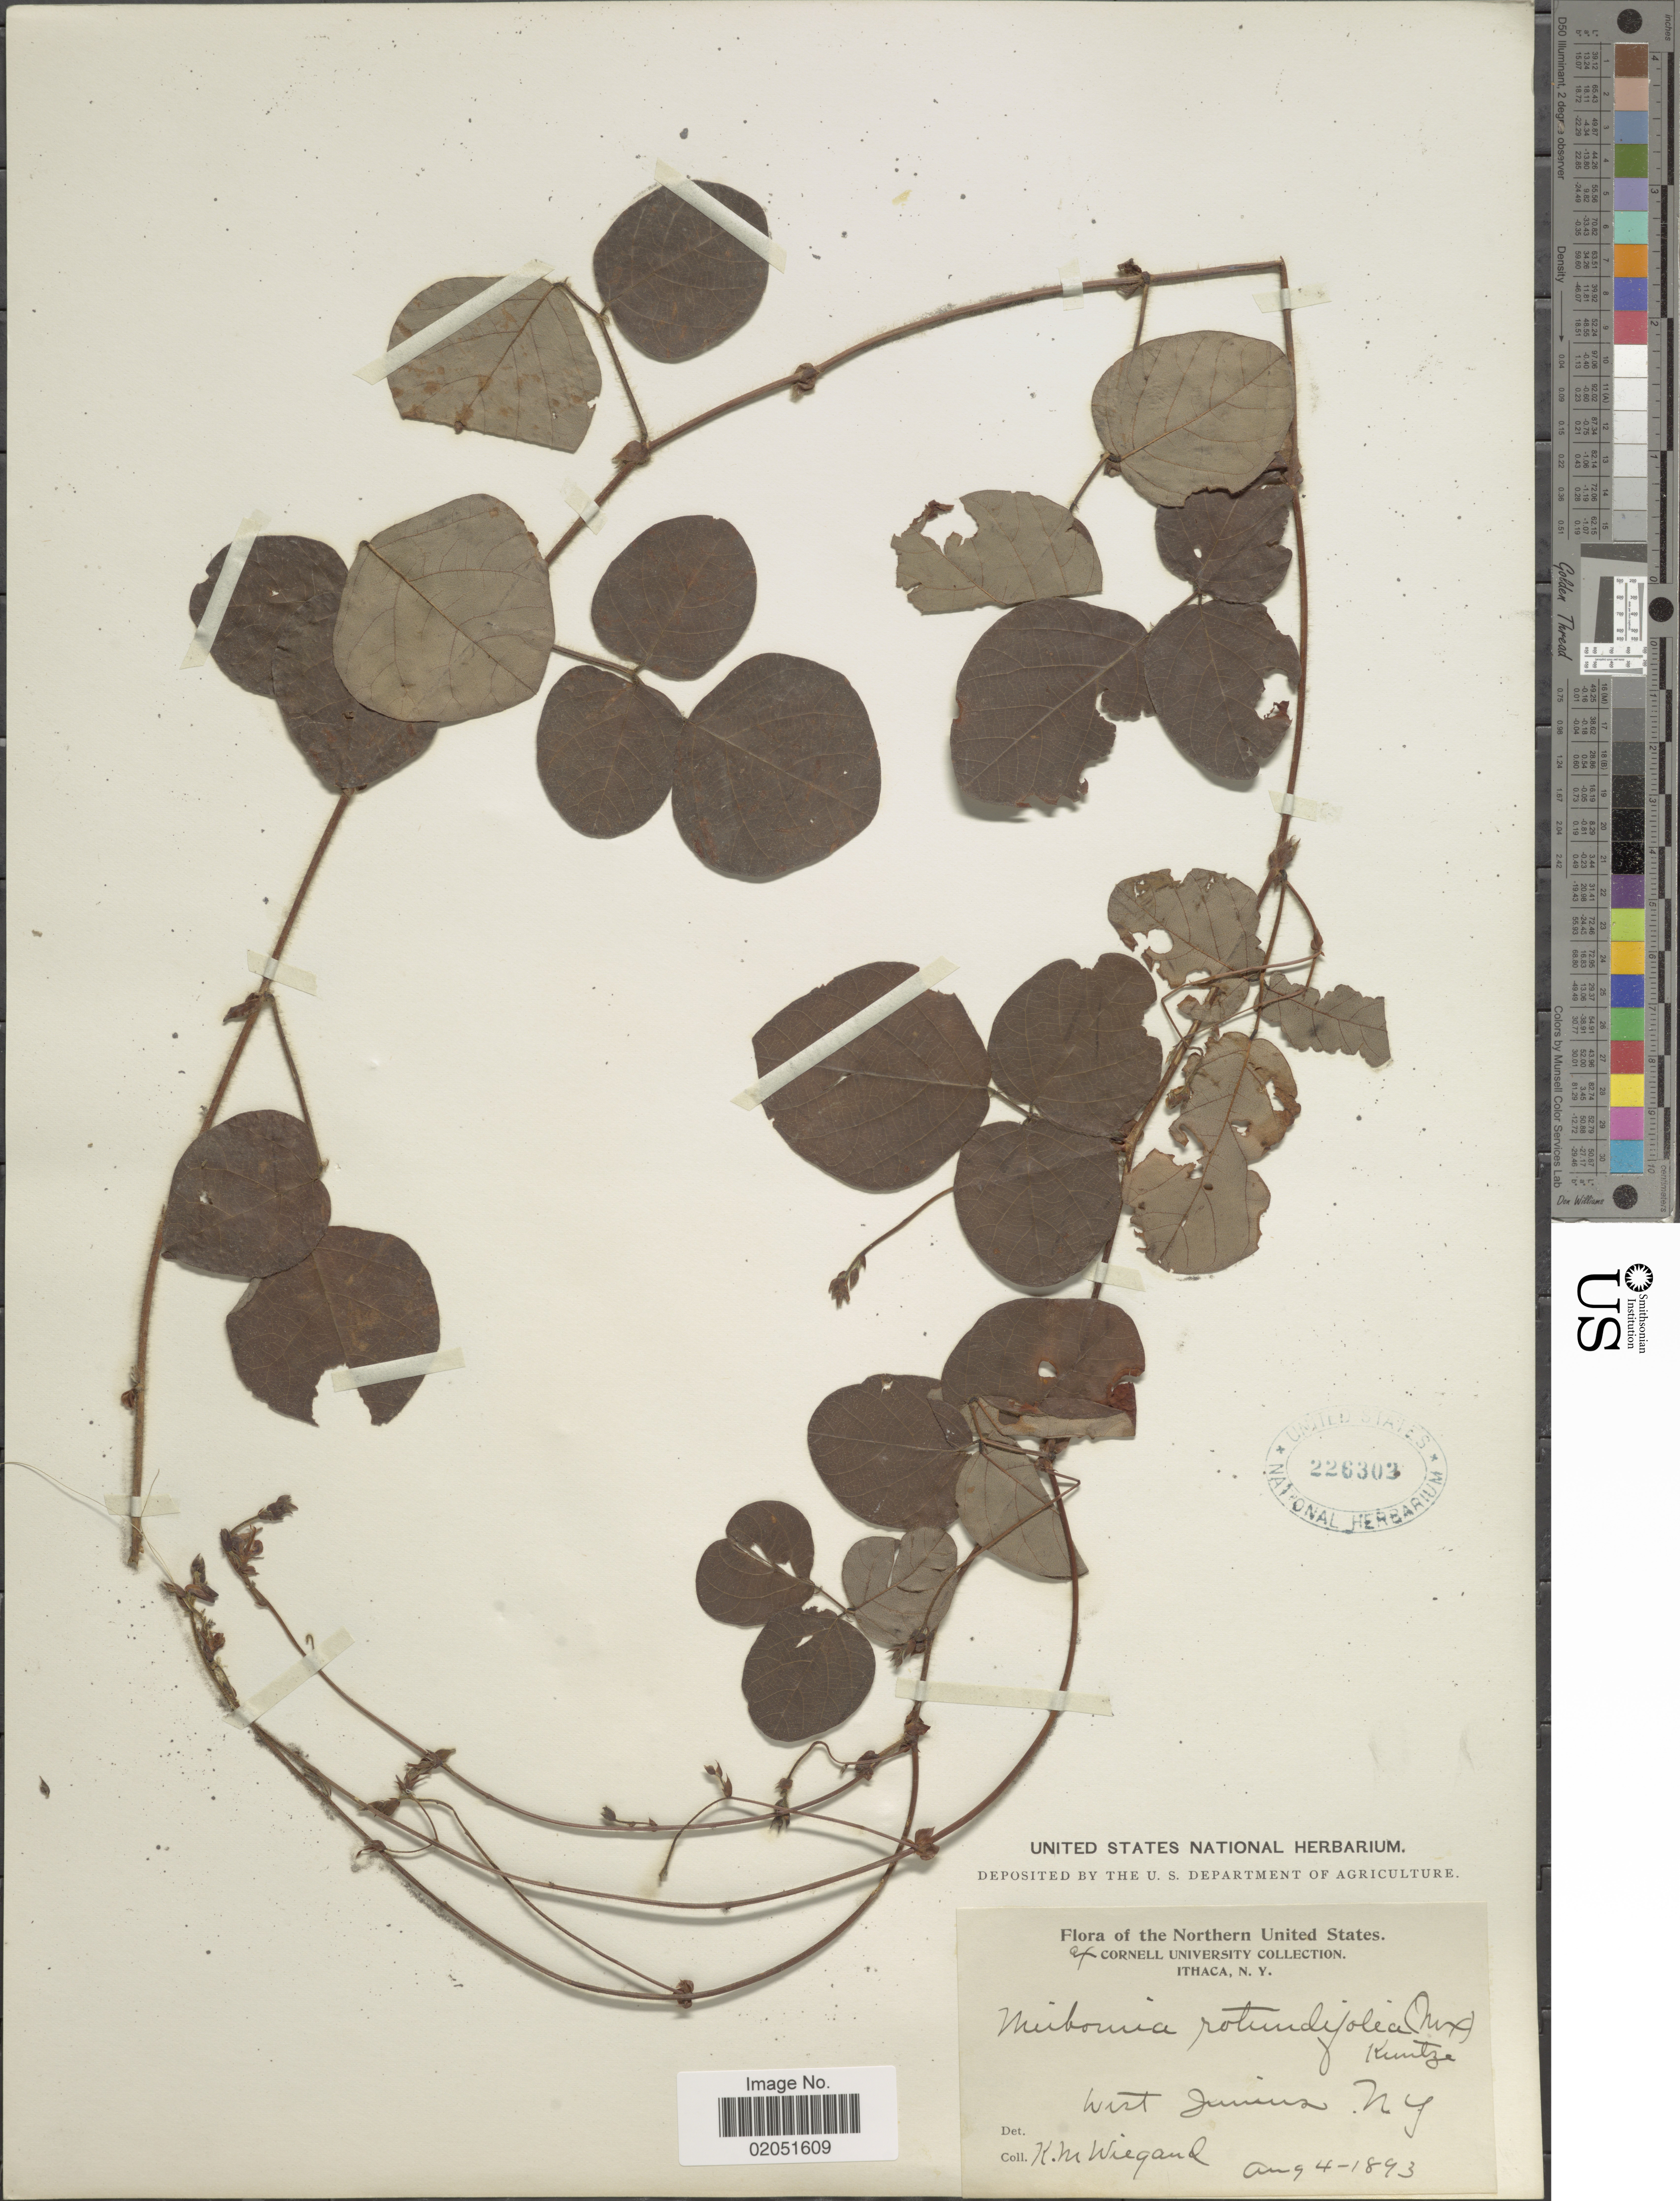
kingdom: Plantae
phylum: Tracheophyta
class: Magnoliopsida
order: Fabales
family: Fabaceae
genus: Desmodium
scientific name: Desmodium rotundifolium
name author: DC.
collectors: K. M. Wiegand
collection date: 1893-08-04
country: United States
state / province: New York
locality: The Northern United States, Ithaca, N. Y. West Junimez, N.Y.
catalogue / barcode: US 226303